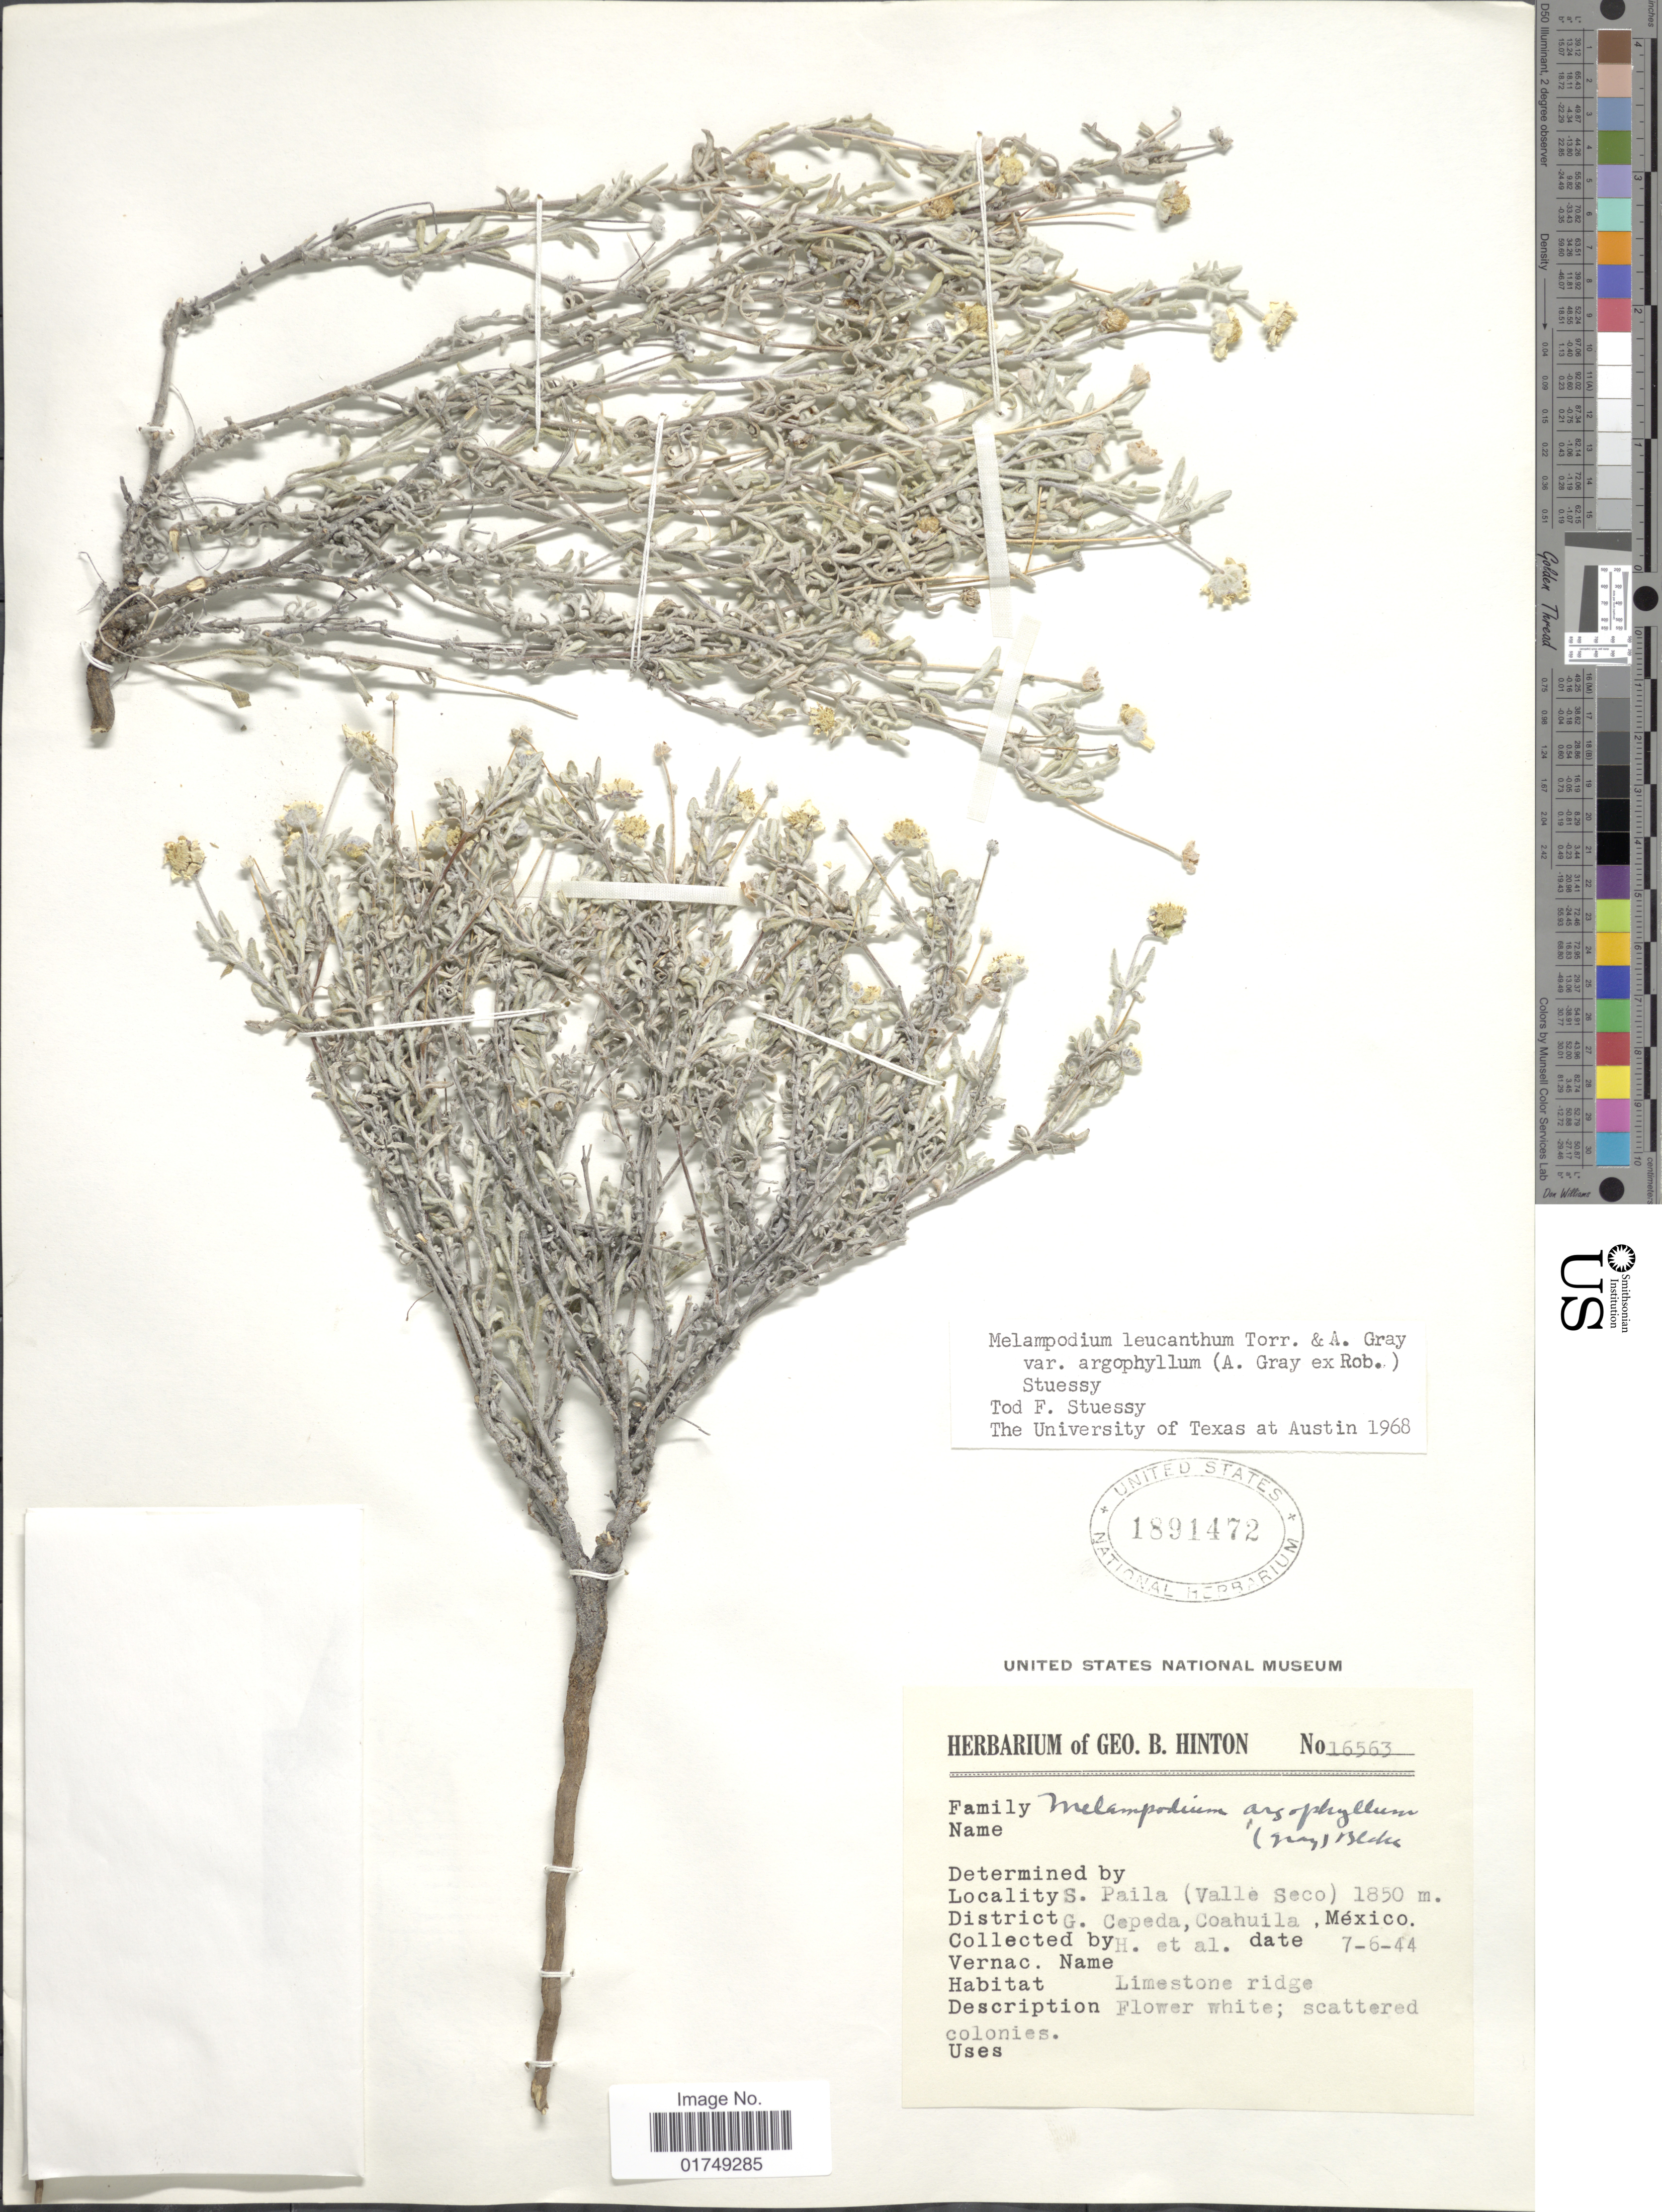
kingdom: Plantae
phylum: Tracheophyta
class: Magnoliopsida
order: Asterales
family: Asteraceae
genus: Melampodium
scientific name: Melampodium leucanthum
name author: Torr. & A. Gray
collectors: G. B. Hinton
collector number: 16563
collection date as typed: Transcribed d/m/y: 6/7/44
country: Mexico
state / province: Coahuila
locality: S. Paila (Valle Seco), G. Cepeda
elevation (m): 1850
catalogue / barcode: US 1891472